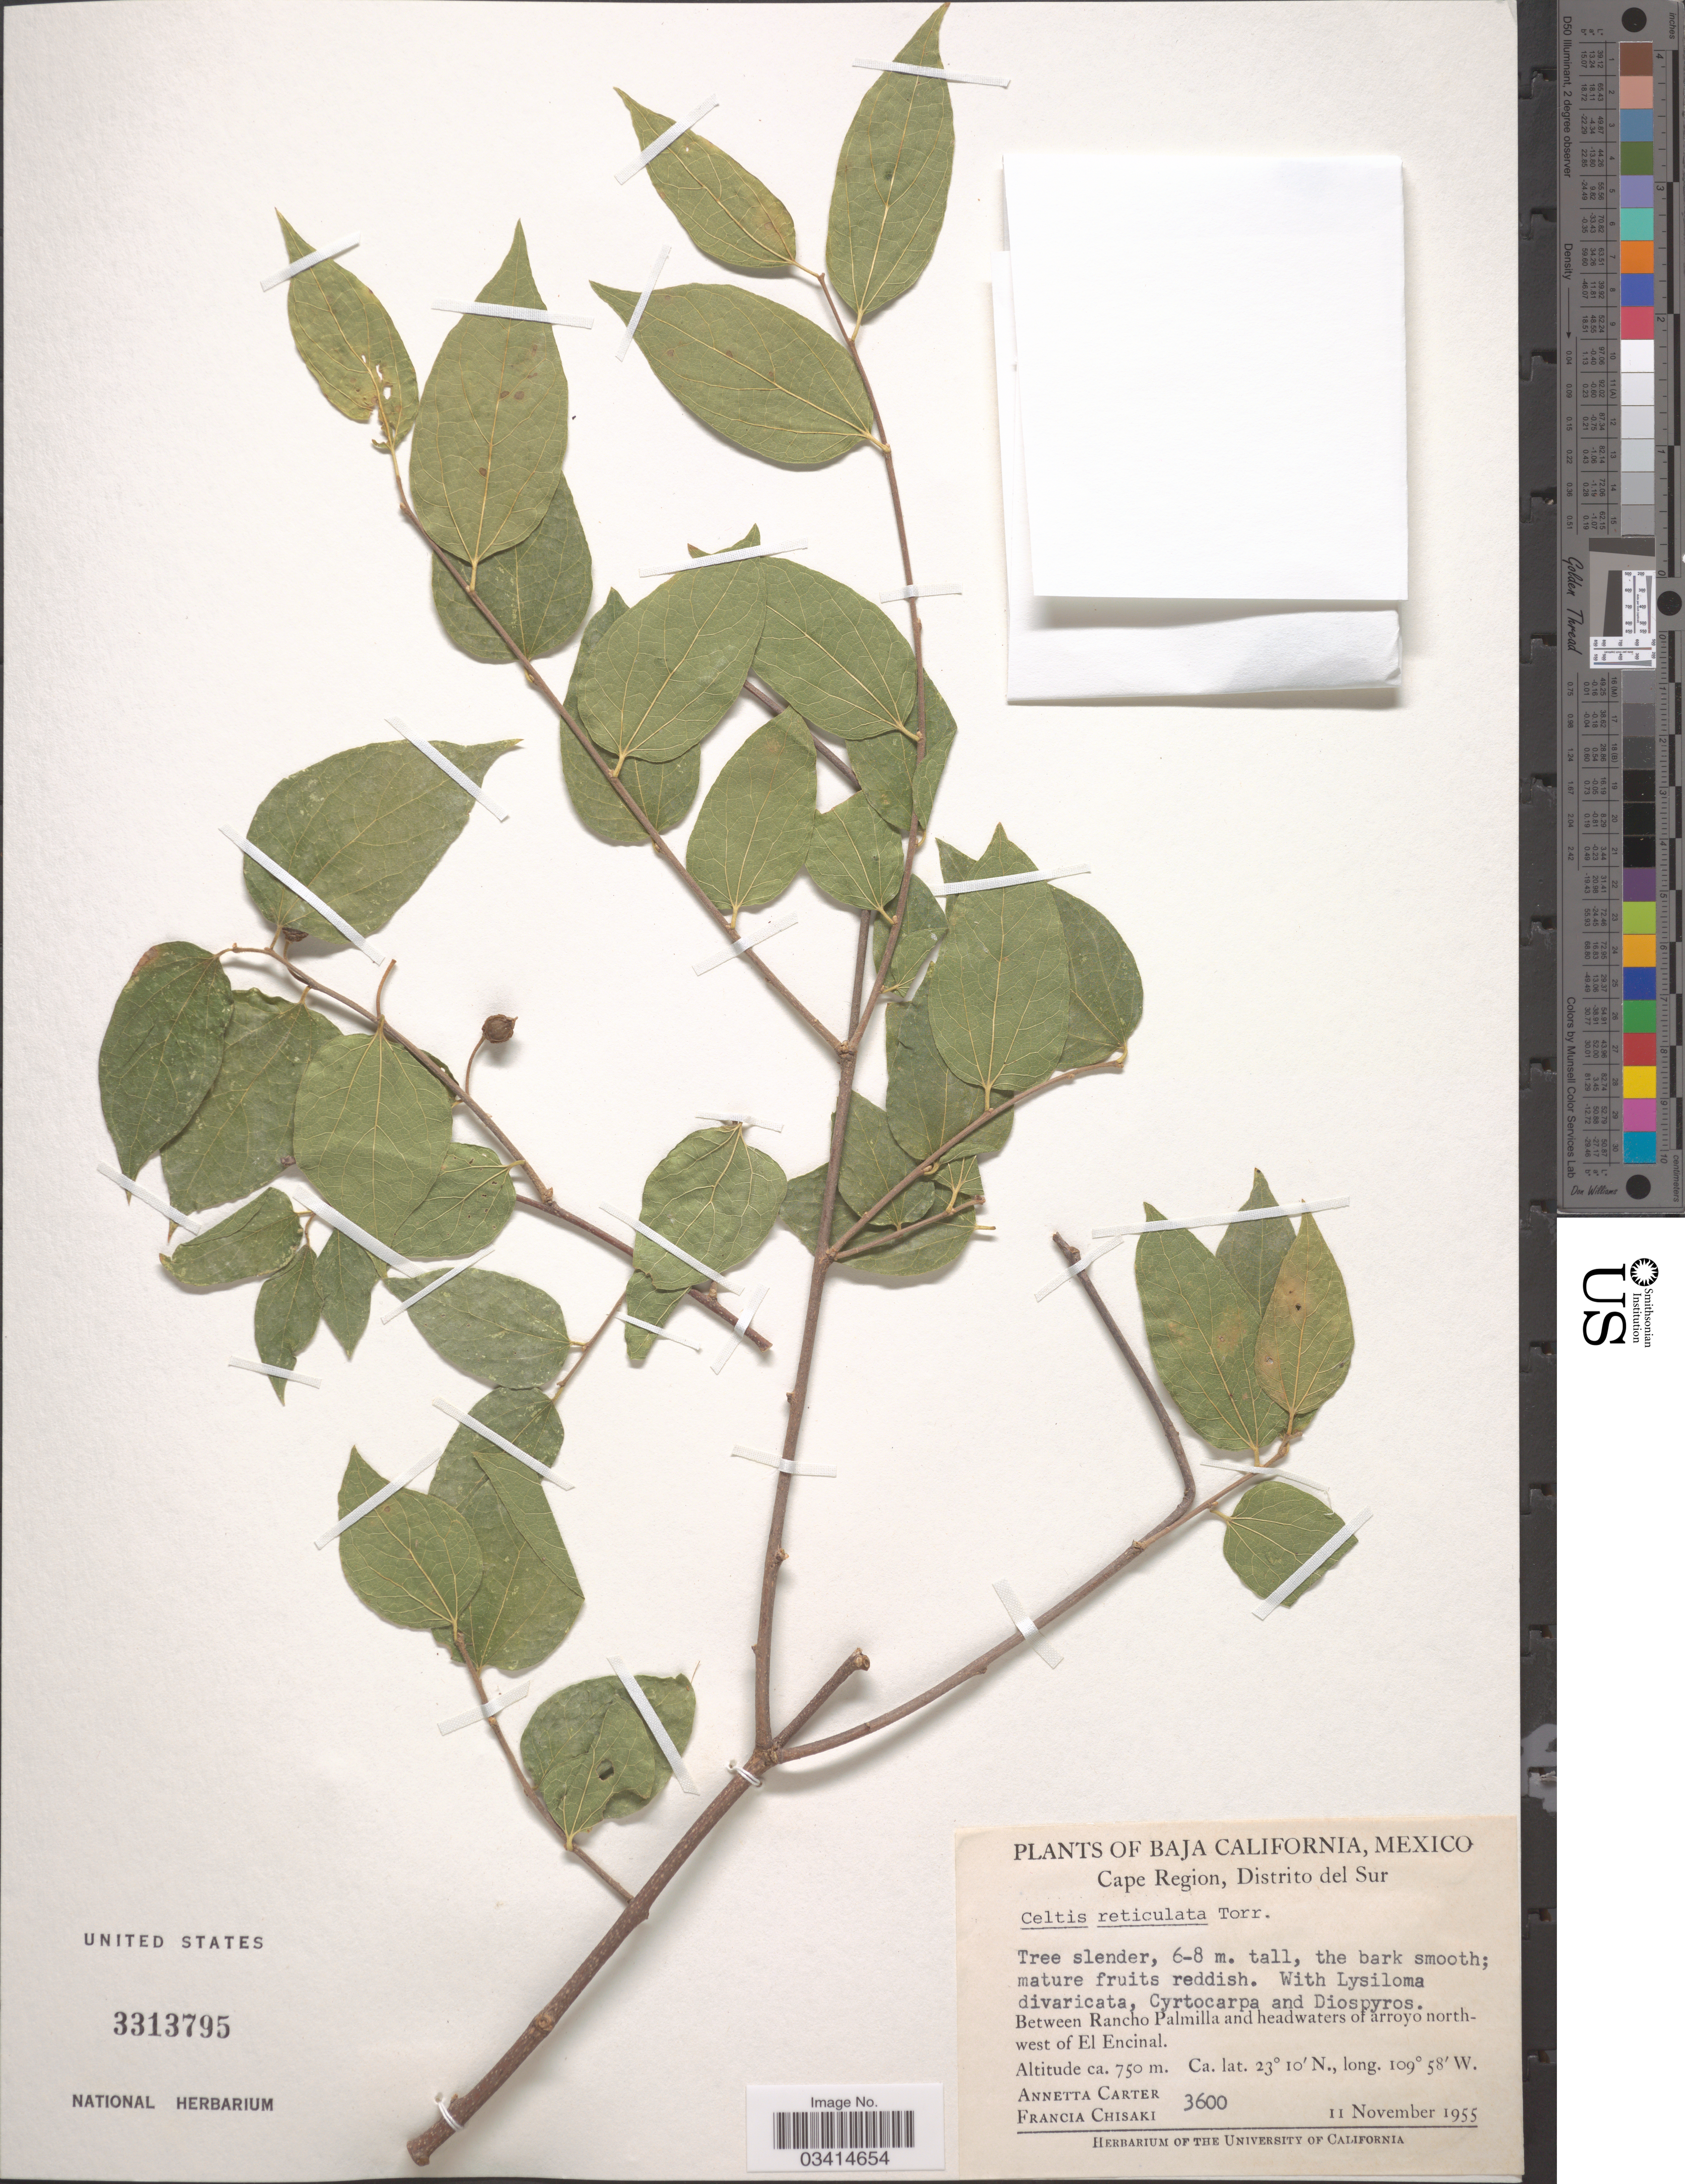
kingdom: Plantae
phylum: Tracheophyta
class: Magnoliopsida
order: Rosales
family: Cannabaceae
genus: Celtis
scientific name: Celtis reticulata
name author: Torr.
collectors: A. Carter & F. Chisaki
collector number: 3600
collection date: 1955-11-11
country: Mexico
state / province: Baja California Sur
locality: Cape Region, Distrito del Sur. Between Rancho Palmilla and headwaters of arroyo north-west of El Encinal.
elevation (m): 750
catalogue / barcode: US 3313795